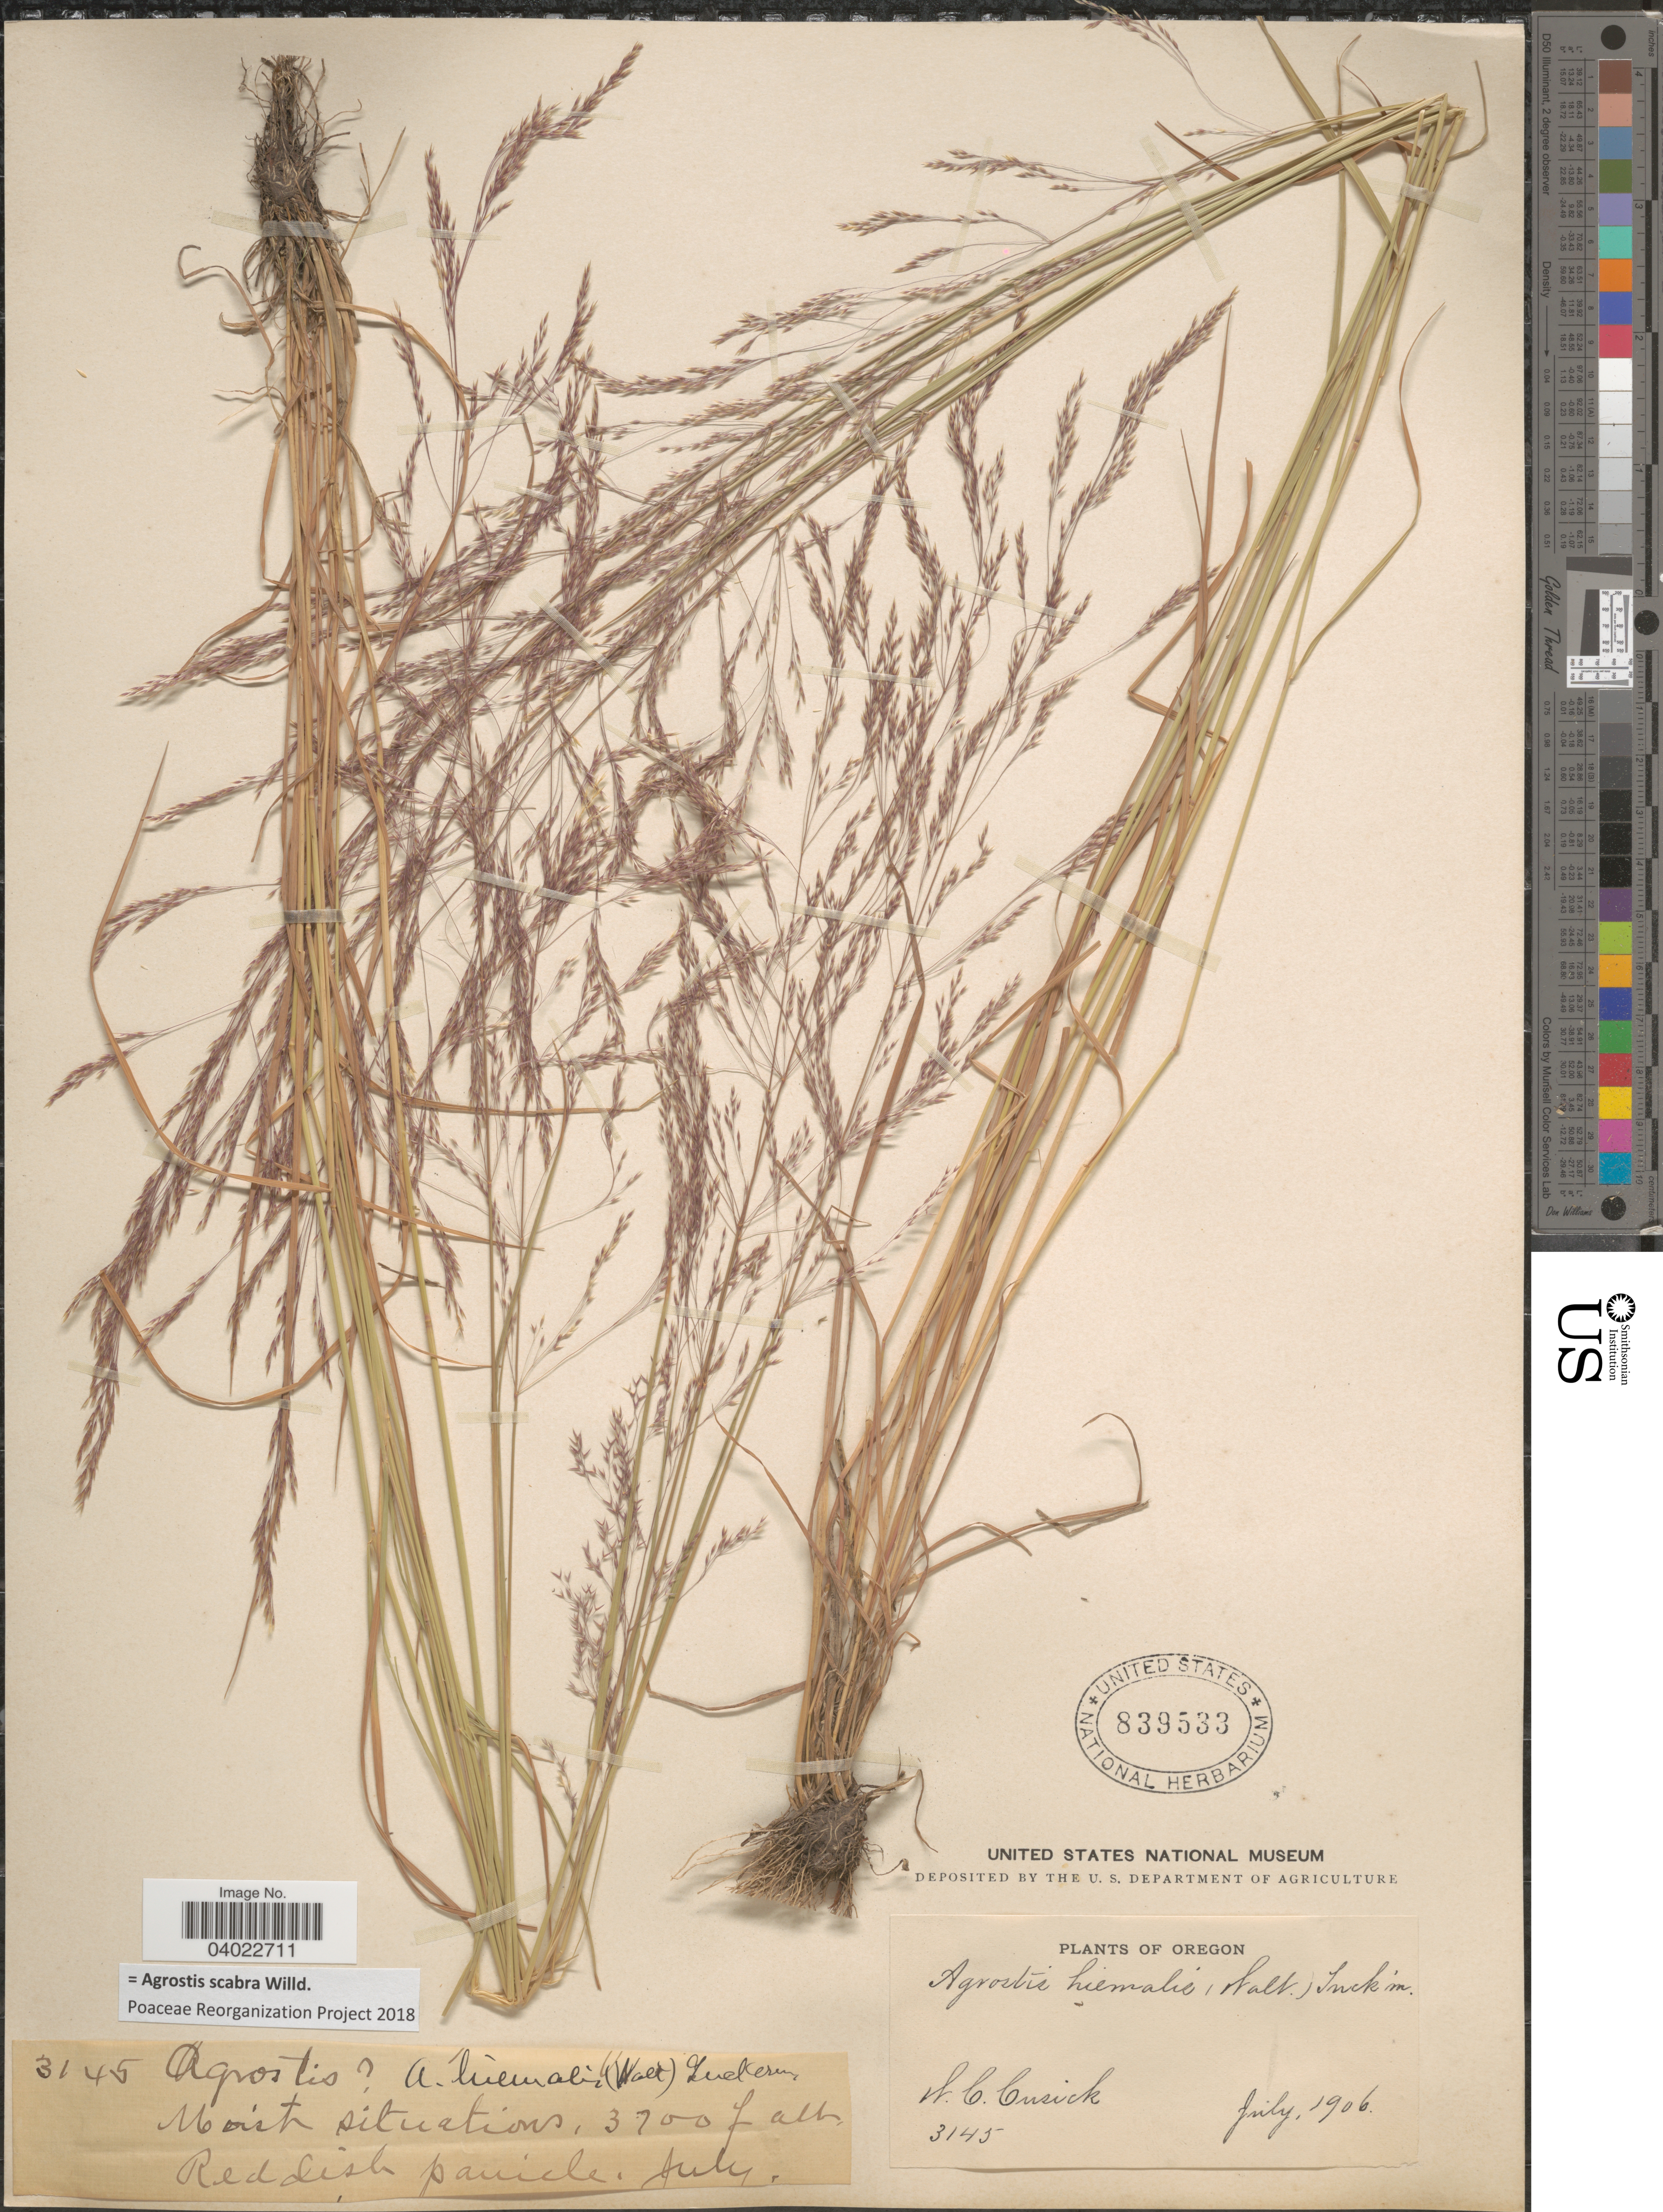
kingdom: Plantae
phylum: Tracheophyta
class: Liliopsida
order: Poales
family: Poaceae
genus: Agrostis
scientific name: Agrostis scabra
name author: Willd.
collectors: W. C. Cusick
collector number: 3145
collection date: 1906-07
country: United States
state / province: Oregon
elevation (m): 1128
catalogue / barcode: US 839533